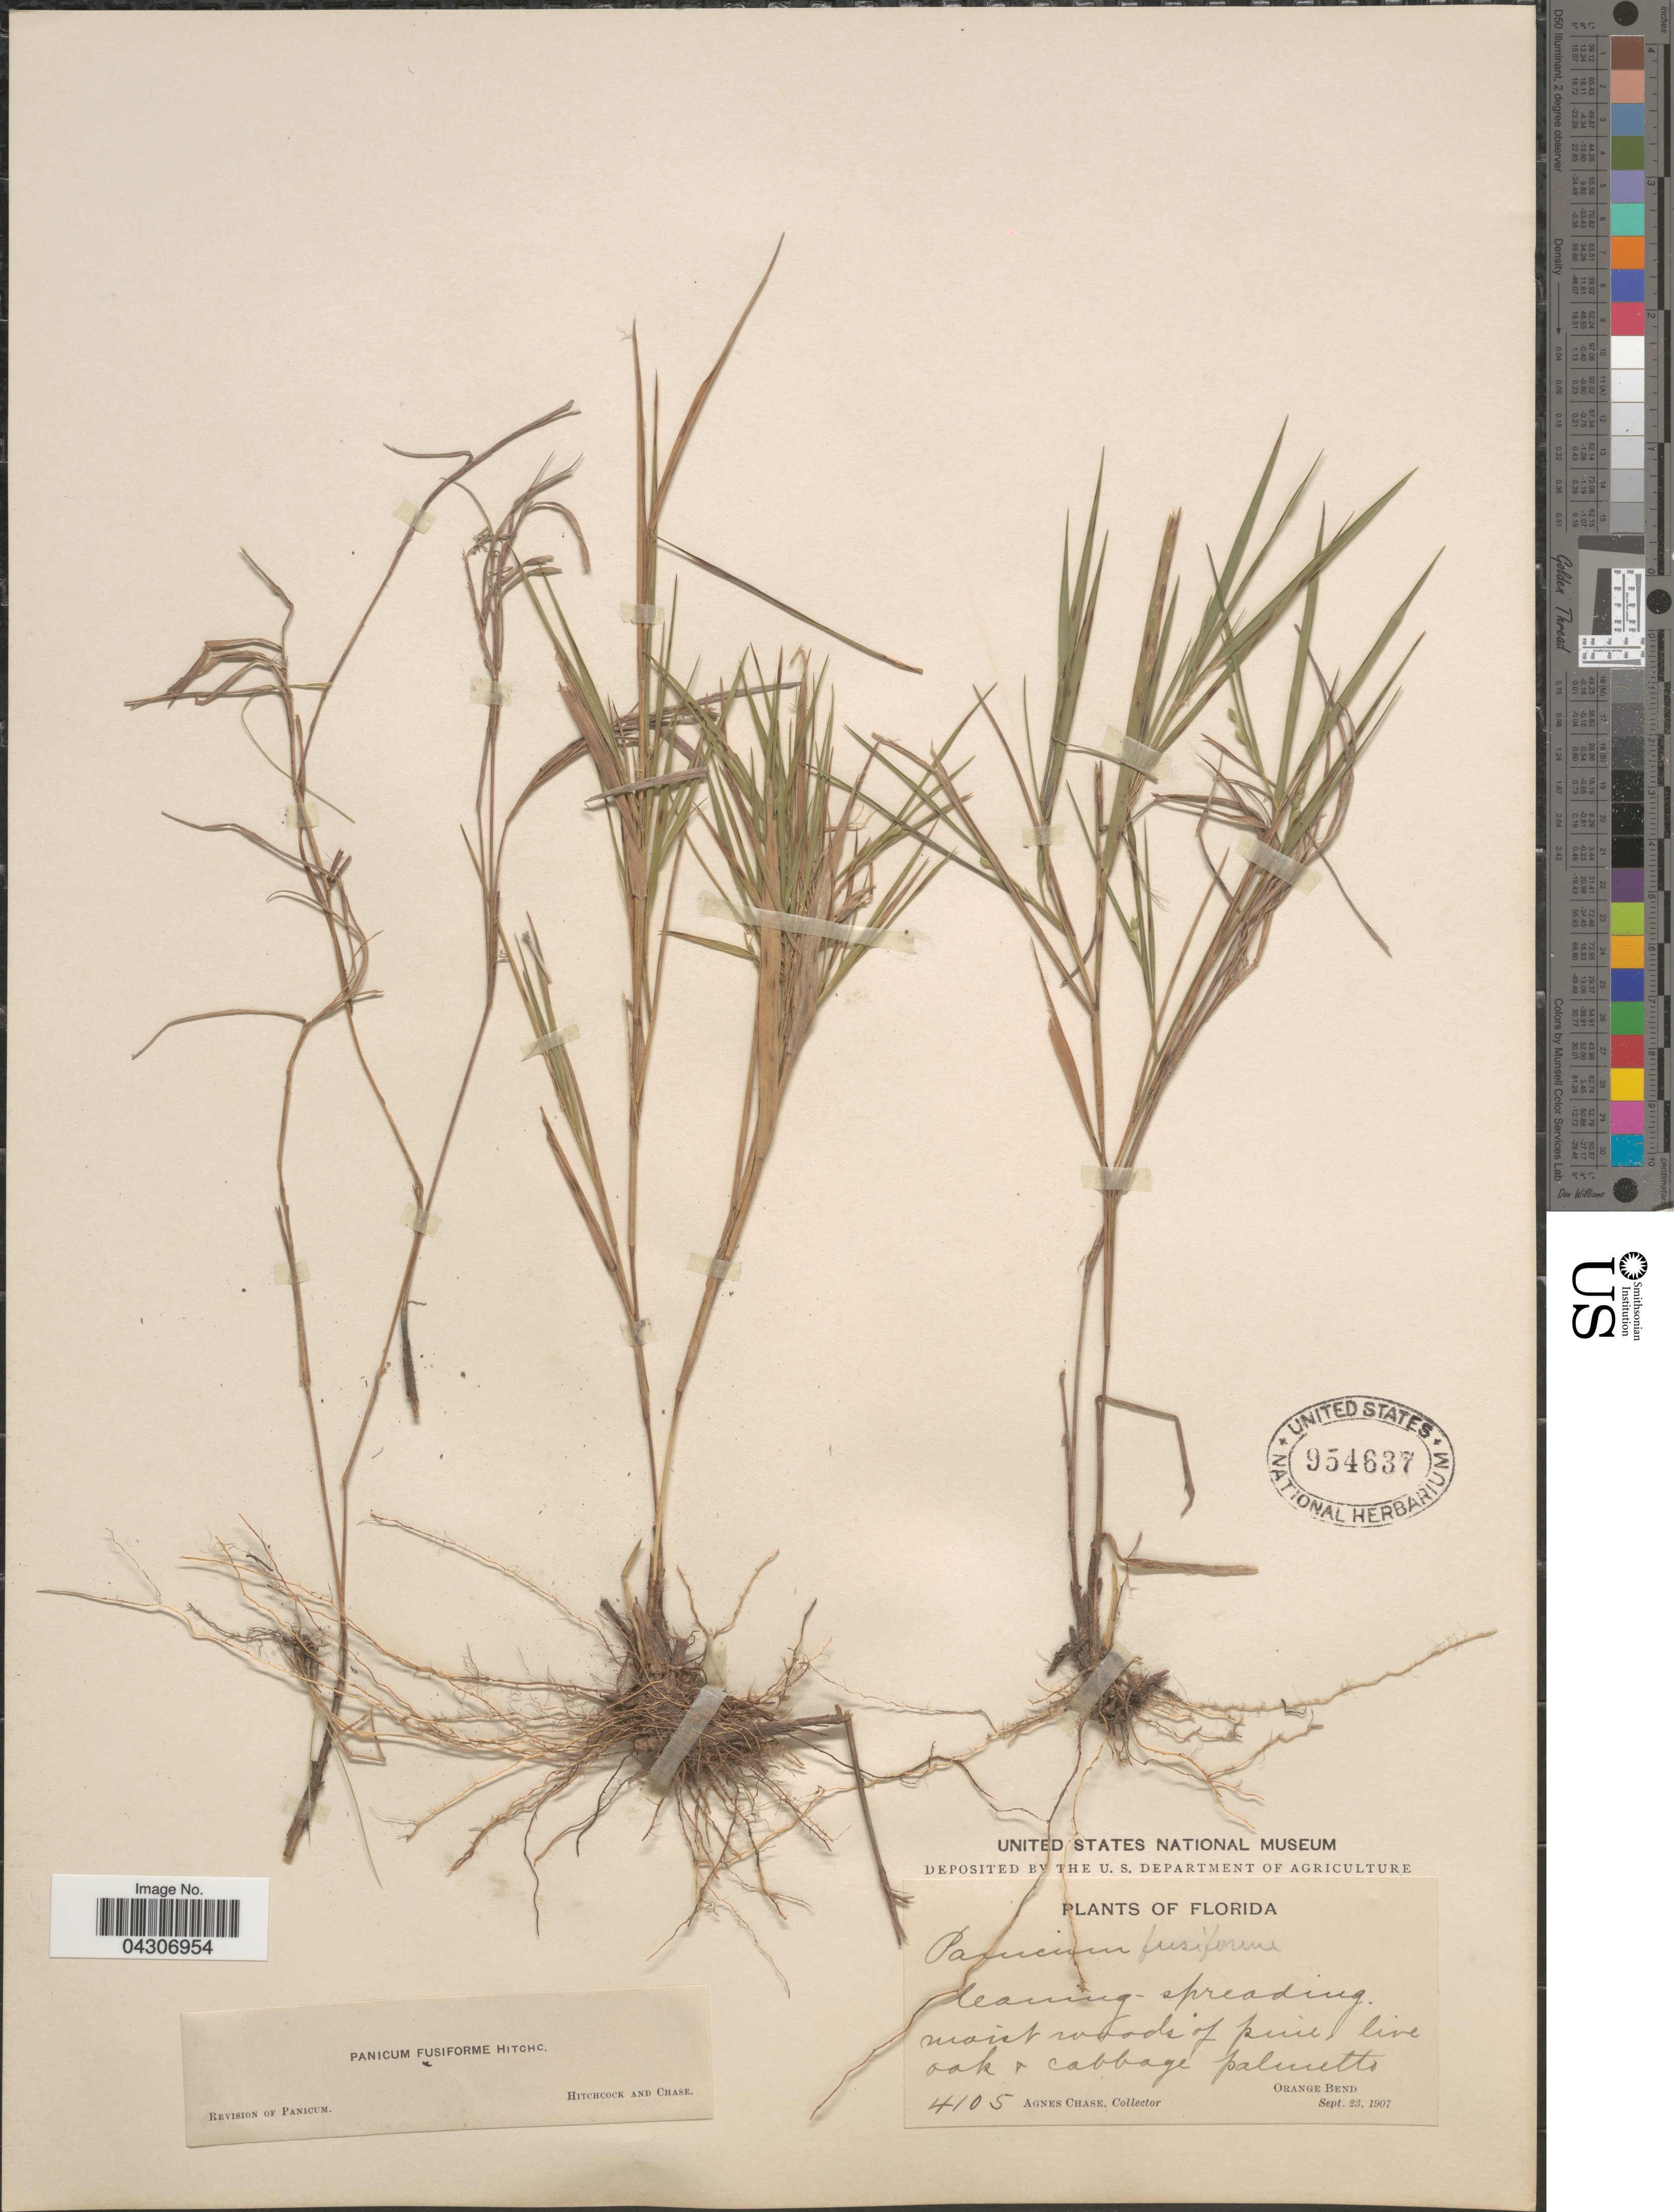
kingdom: Plantae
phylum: Tracheophyta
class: Liliopsida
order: Poales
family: Poaceae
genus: Dichanthelium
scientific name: Dichanthelium aciculare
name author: (Desv. ex Poir.) Gould & C.A. Clark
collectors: A. Chase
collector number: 4105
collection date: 1907-09-23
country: United States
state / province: Florida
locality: Orange Bend.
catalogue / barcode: US 954637